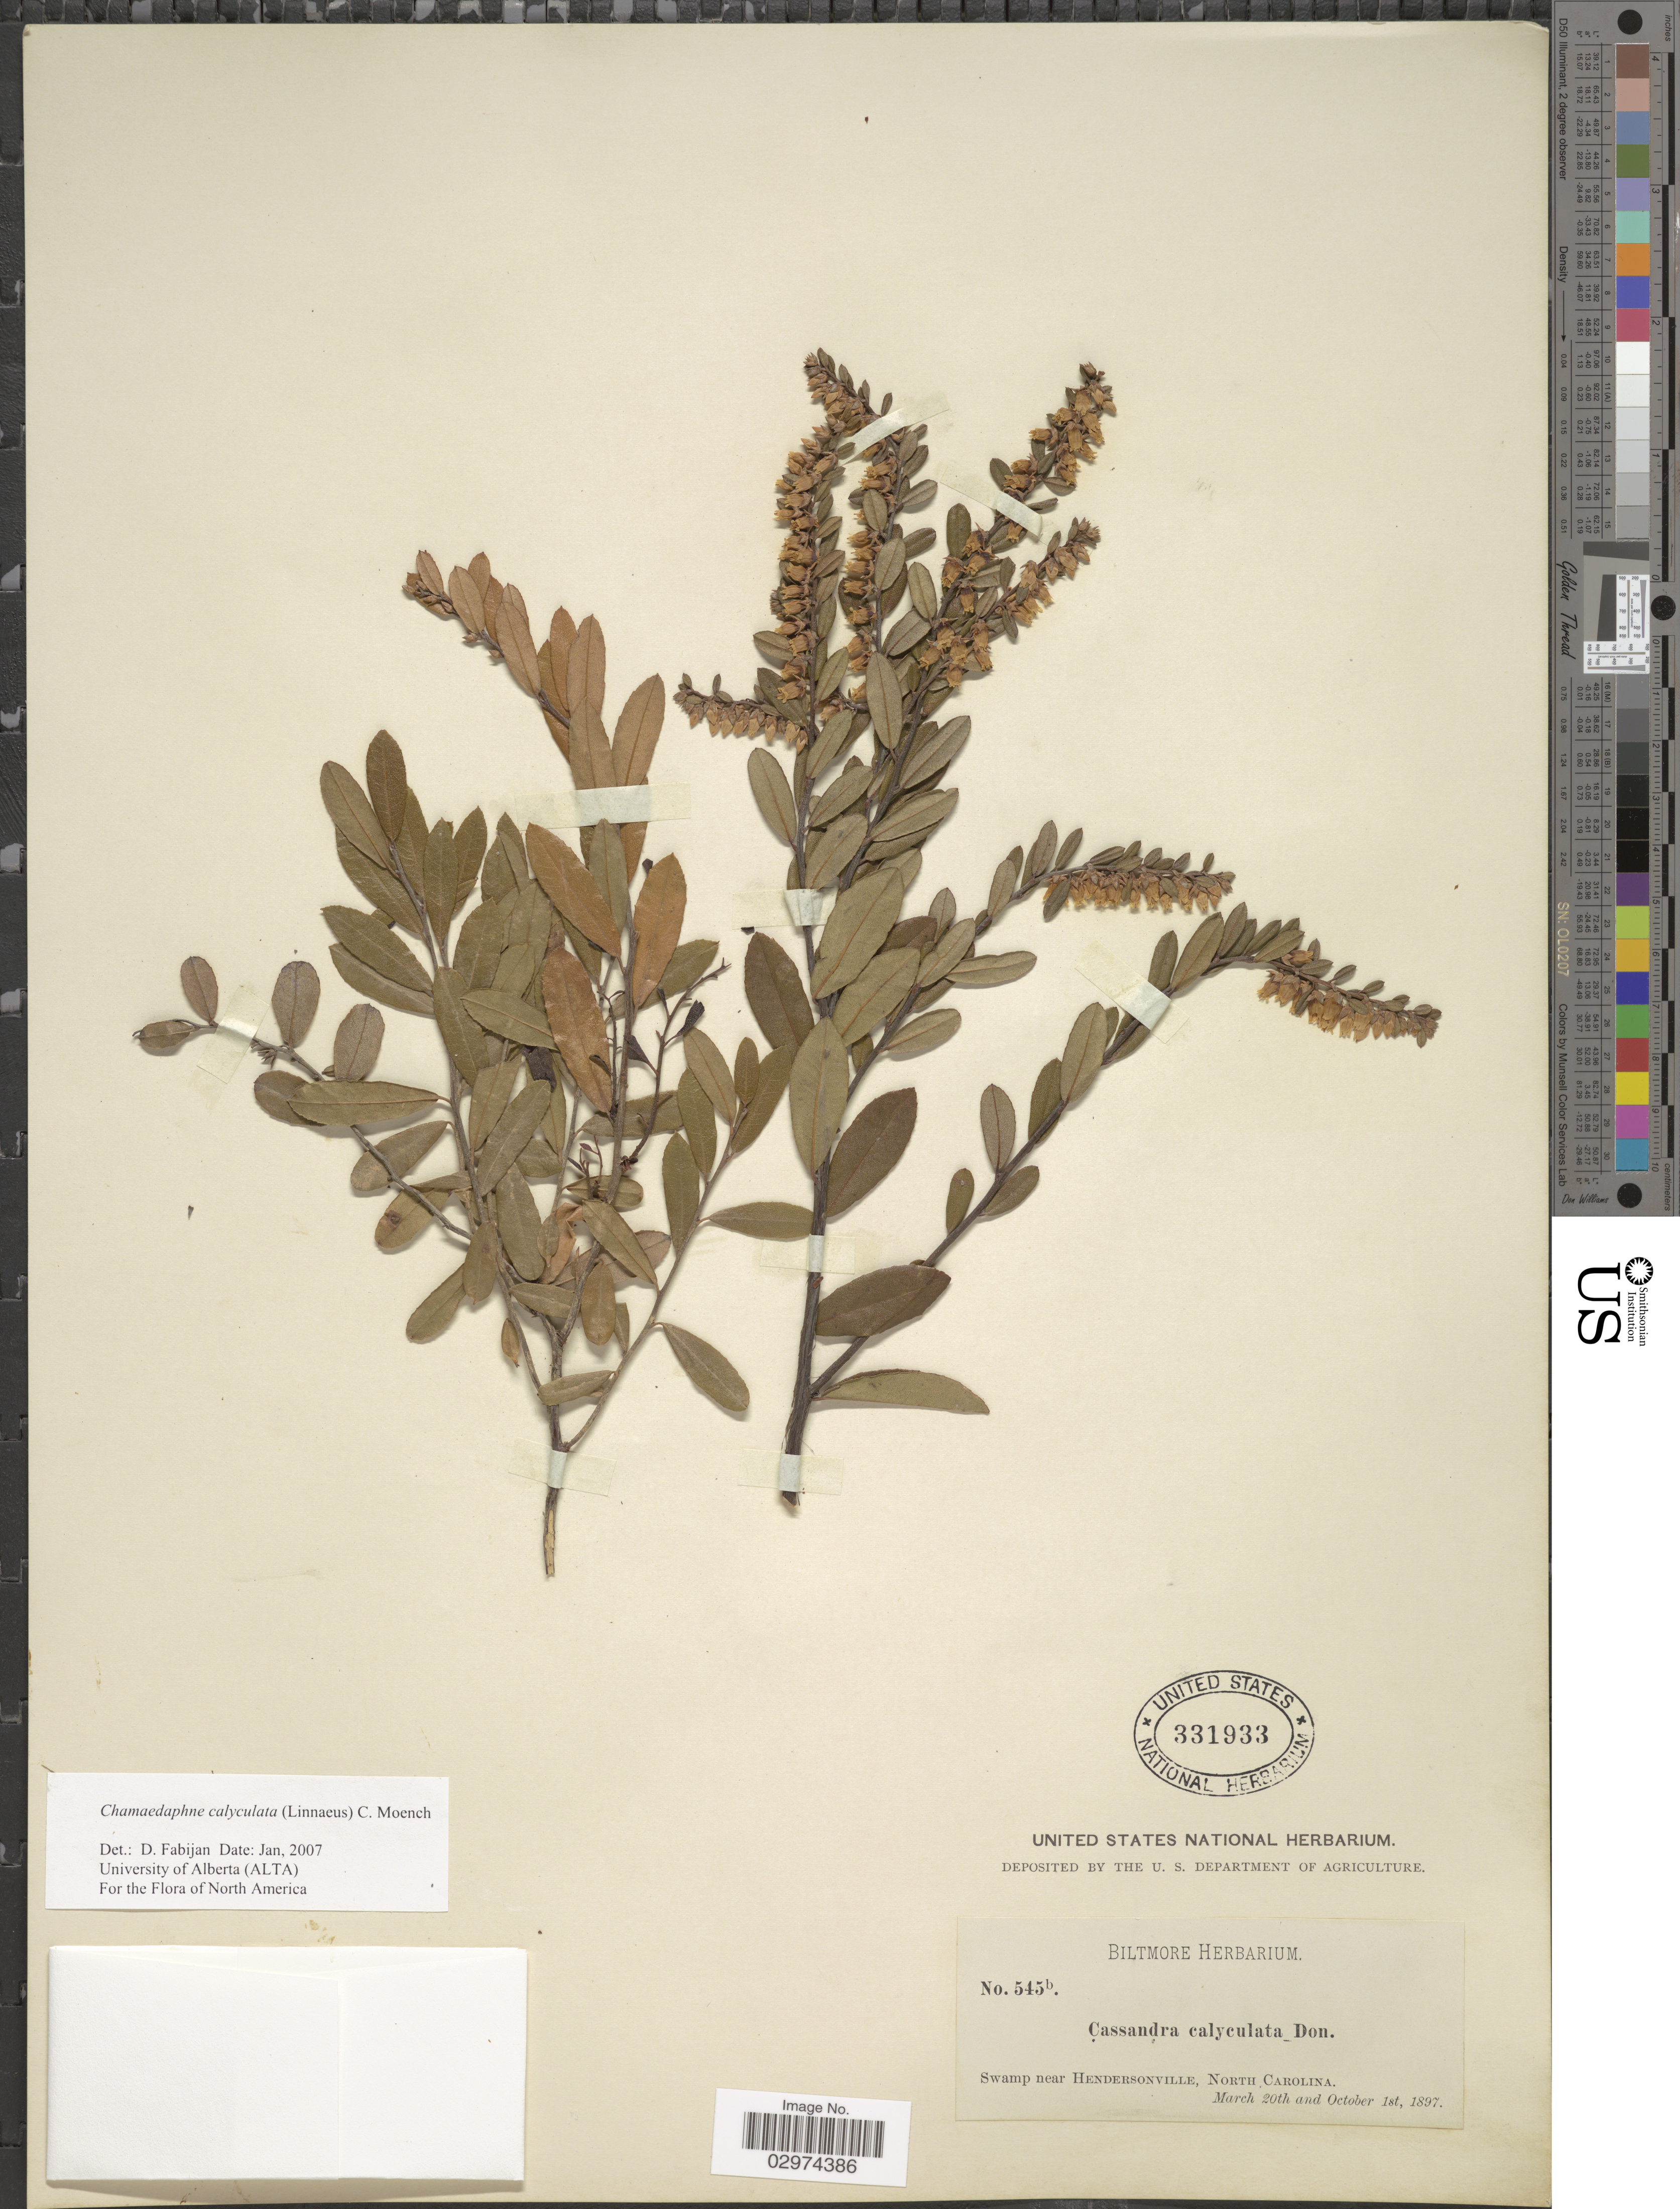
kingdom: Plantae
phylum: Tracheophyta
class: Magnoliopsida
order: Ericales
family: Ericaceae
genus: Chamaedaphne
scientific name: Chamaedaphne calyculata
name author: (L.) Moench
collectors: ex herb. Biltmore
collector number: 545b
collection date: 1897-03-20/1897-10-01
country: United States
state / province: North Carolina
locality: Swamp near Hendersonville.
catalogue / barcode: US 331933